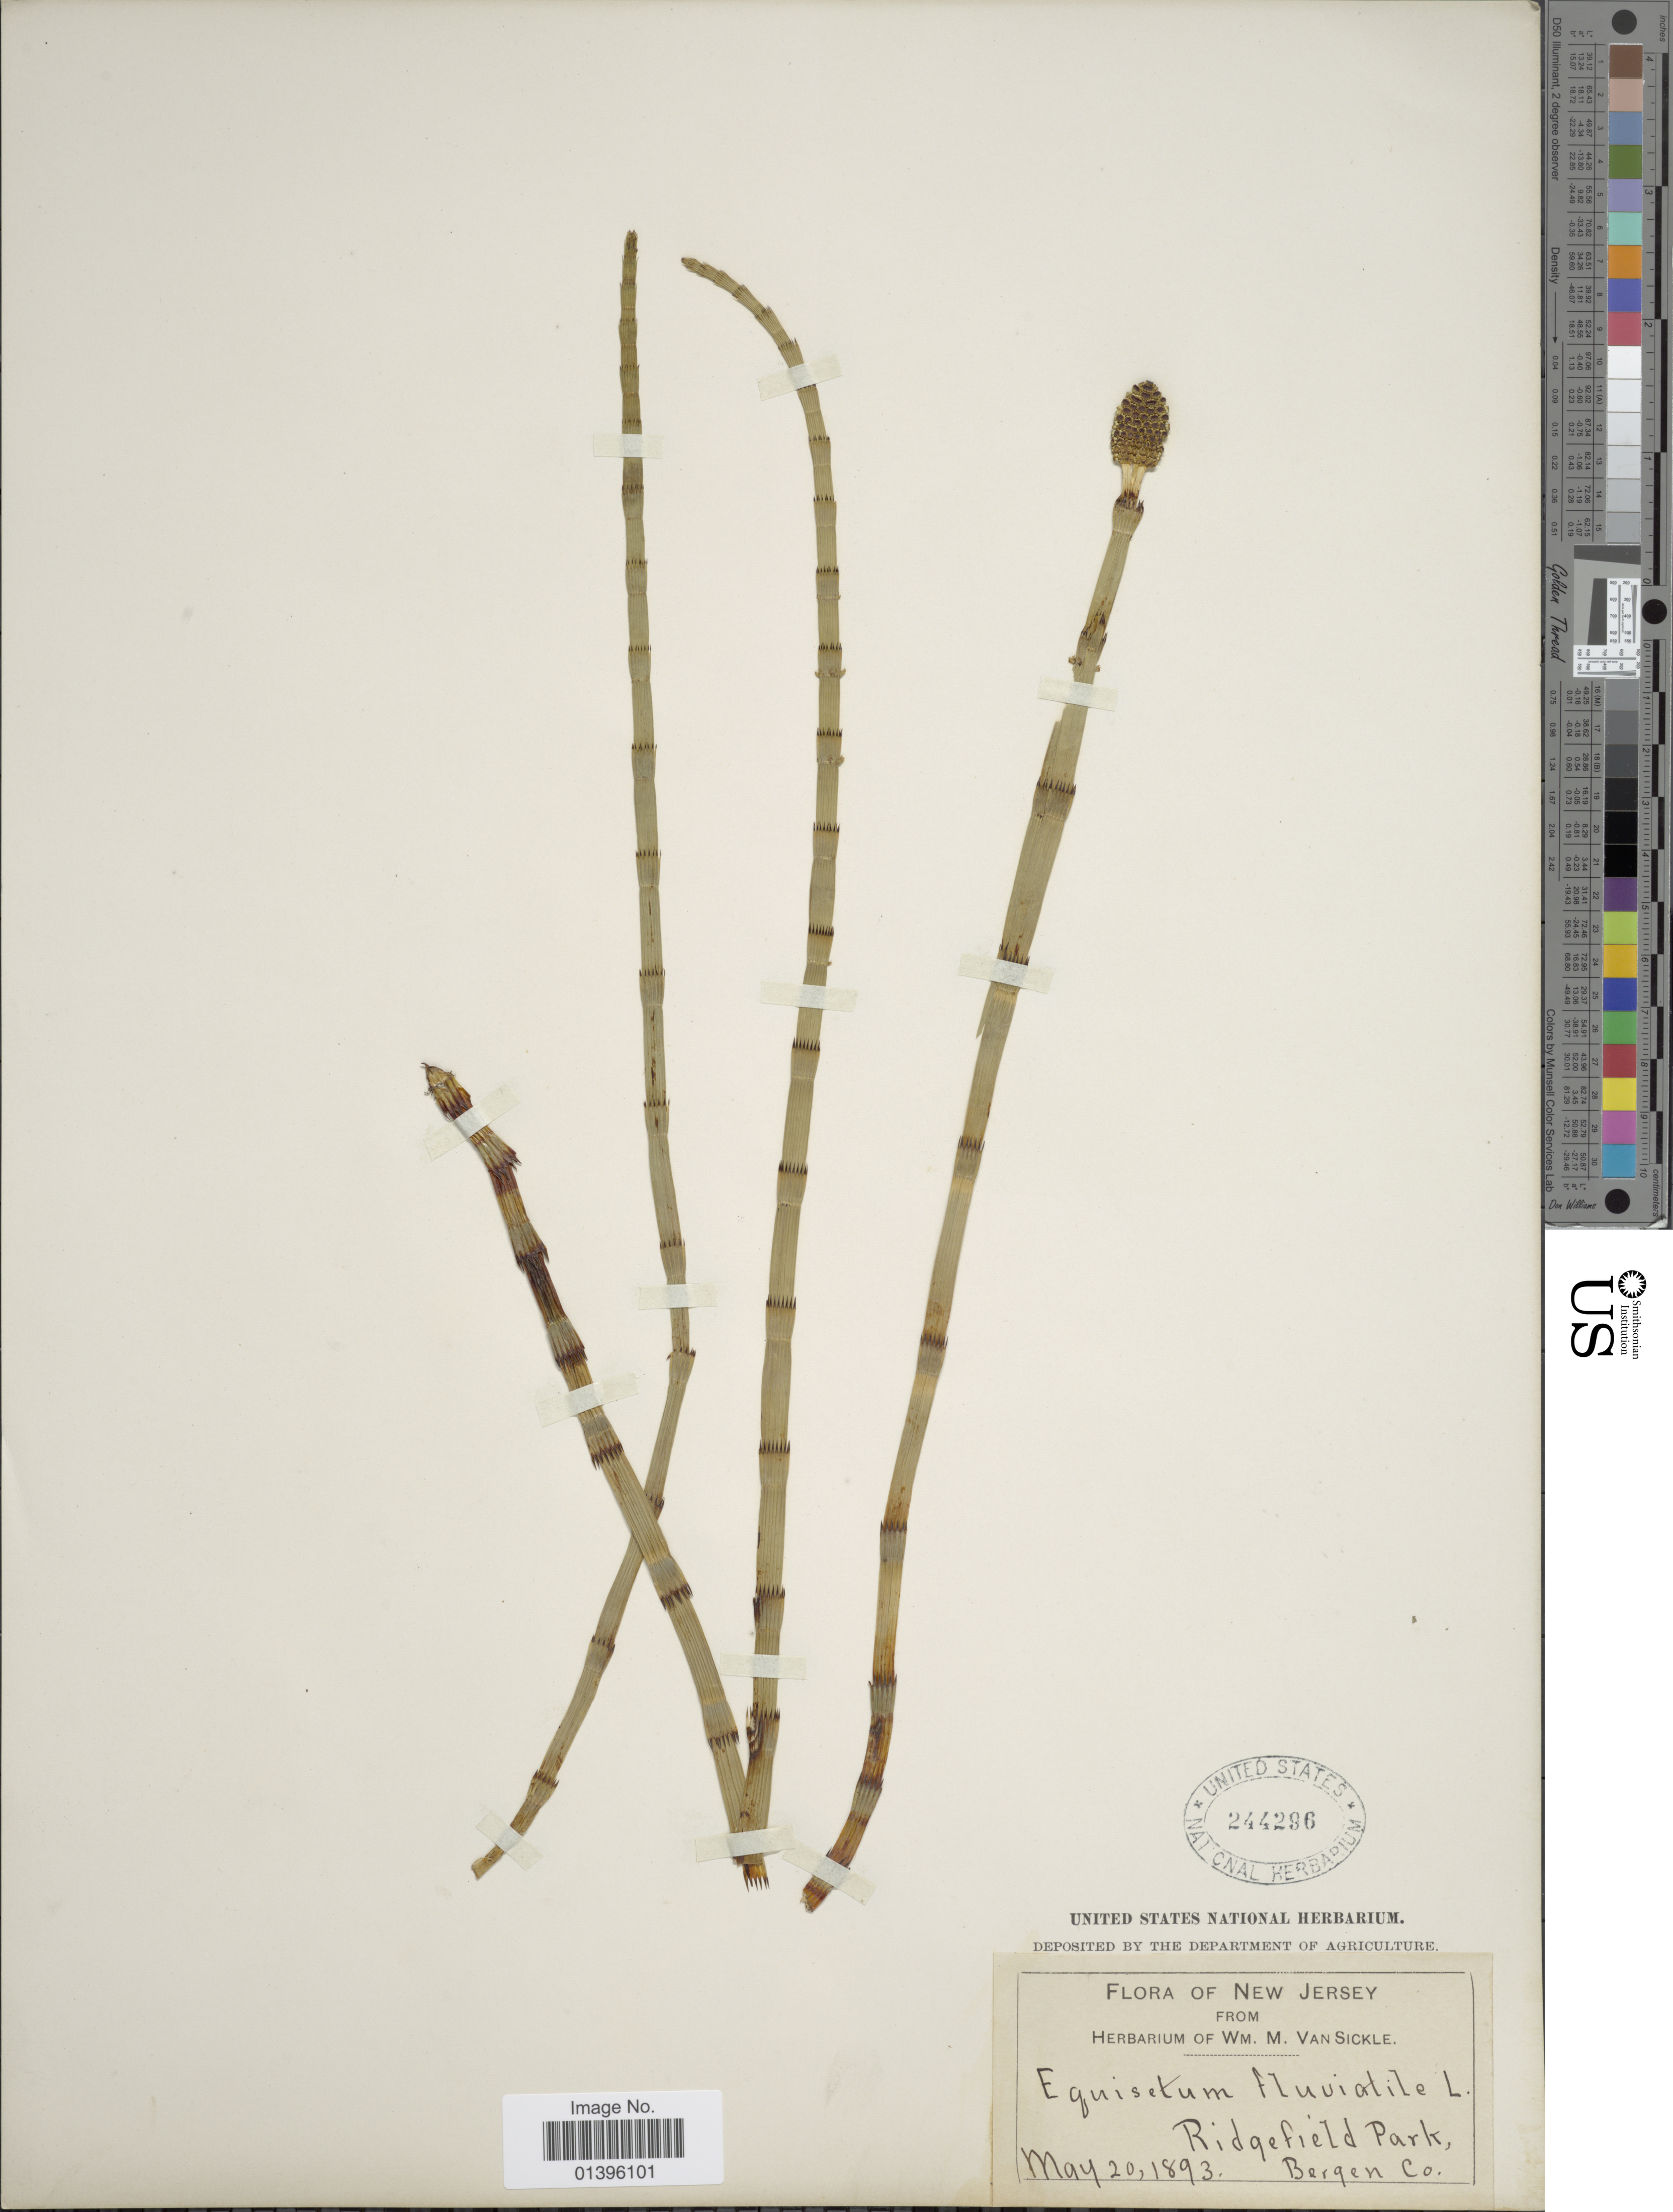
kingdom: Plantae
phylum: Tracheophyta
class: Polypodiopsida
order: Equisetales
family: Equisetaceae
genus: Equisetum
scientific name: Equisetum fluviatile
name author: L.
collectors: ex herb. Wm. M. Van Sickle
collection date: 1893-05-20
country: United States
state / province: New Jersey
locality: Ridgefield Park, Bergen Co.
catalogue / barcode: US 244296